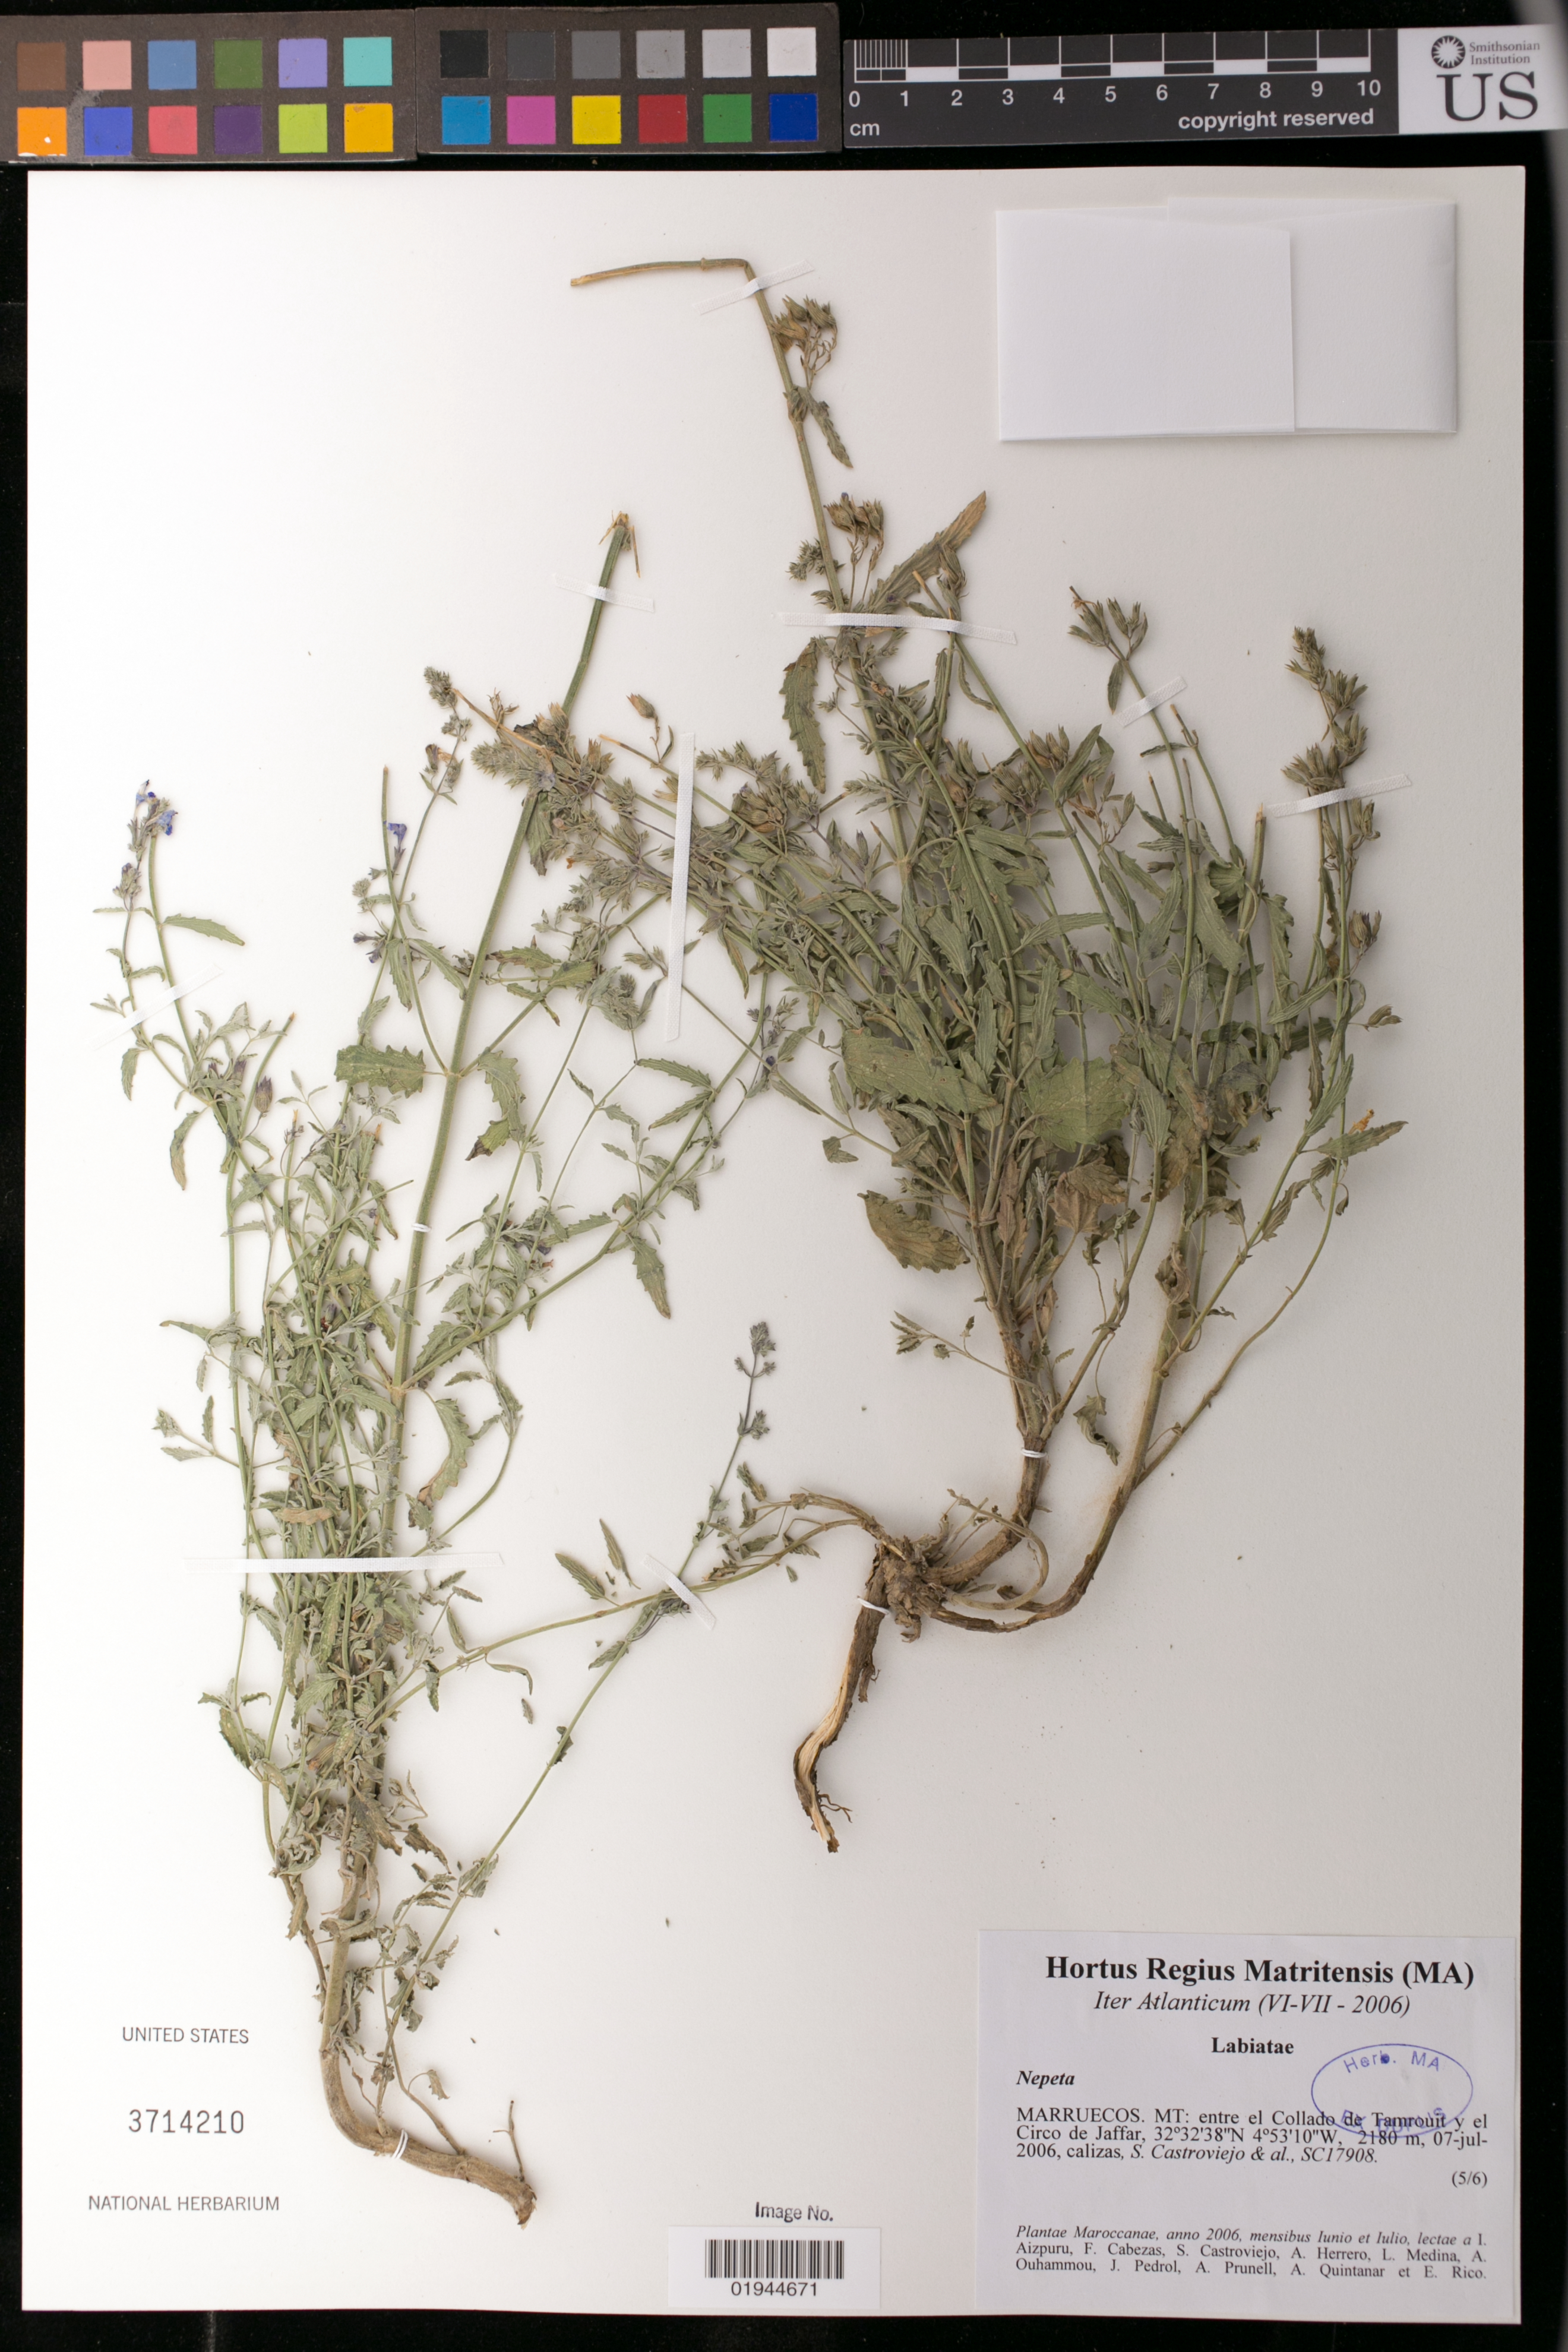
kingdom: Plantae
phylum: Tracheophyta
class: Magnoliopsida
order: Lamiales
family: Lamiaceae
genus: Nepeta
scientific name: Nepeta sp.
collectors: S. Castroviejo et al.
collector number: SC 17908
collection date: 2006-07-07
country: Morocco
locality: MT: entre el Collado de Tamrouit y el Circo de Jaffar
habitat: calizas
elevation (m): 2180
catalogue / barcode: US 3714210